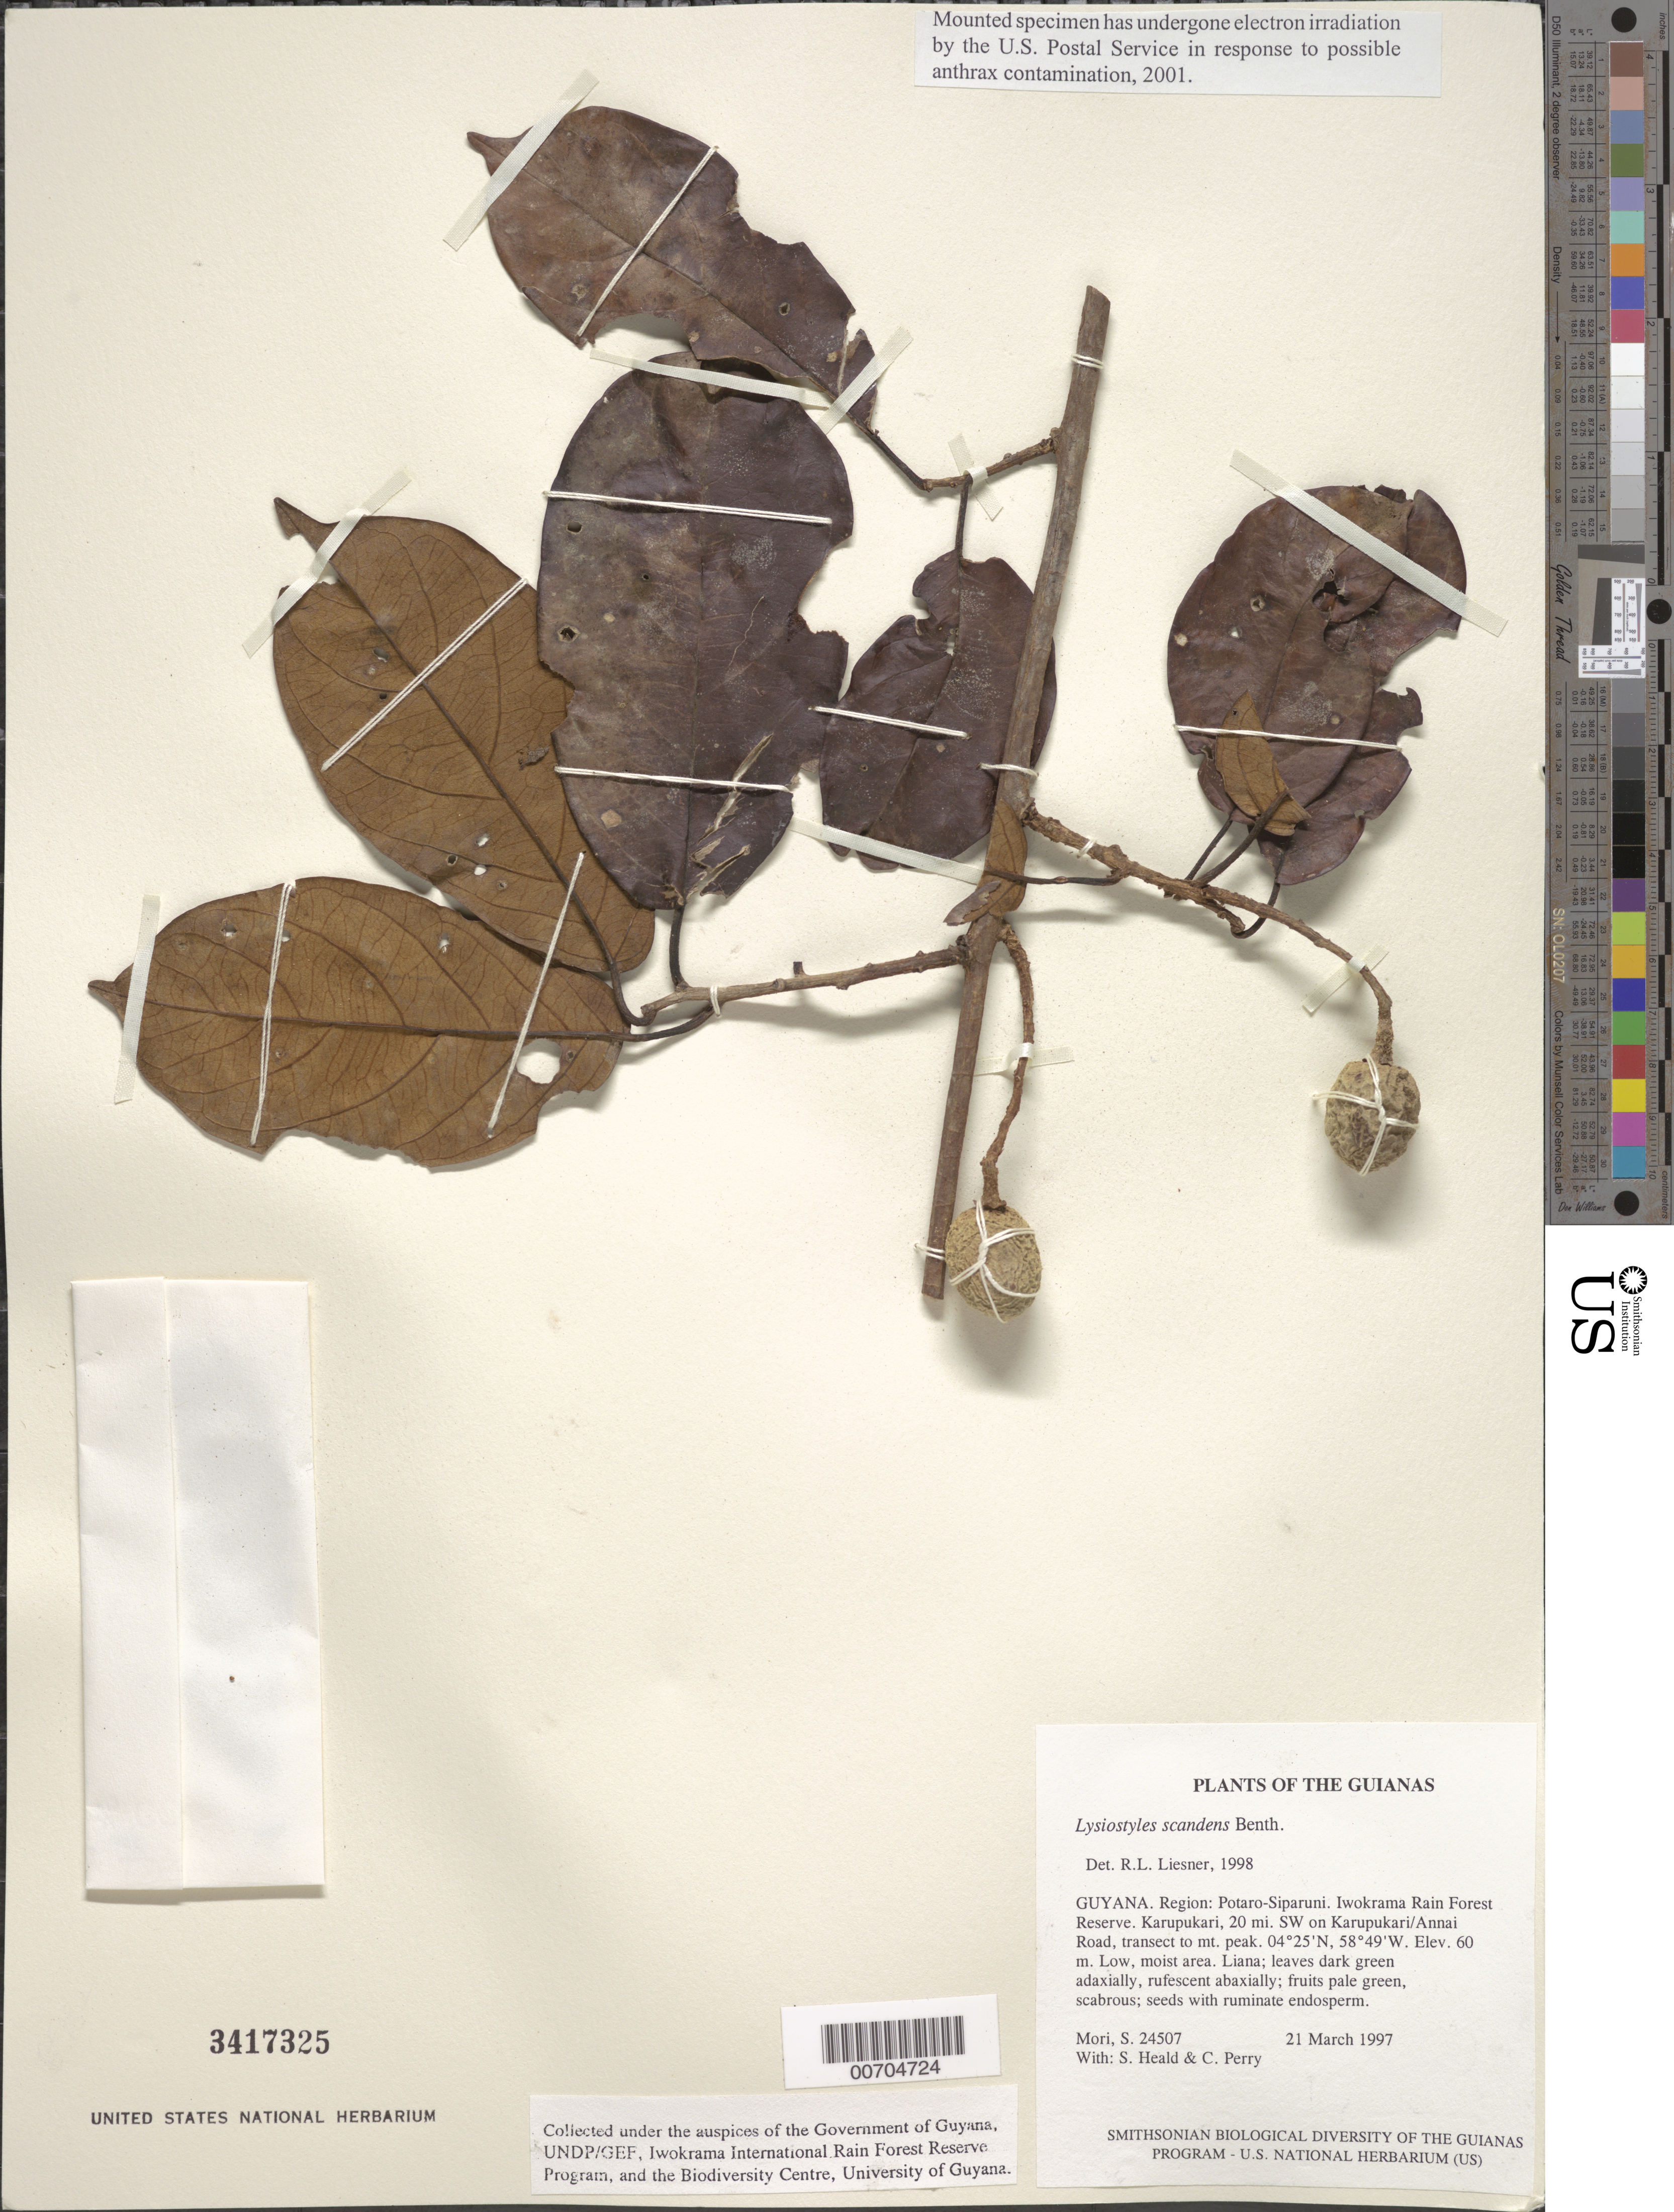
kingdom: Plantae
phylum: Tracheophyta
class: Magnoliopsida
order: Solanales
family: Convolvulaceae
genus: Lysiostyles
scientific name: Lysiostyles scandens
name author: Benth.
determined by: Liesner, R. L.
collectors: S. Mori, S. Heald & C. Perry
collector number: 24507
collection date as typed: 21 March 1997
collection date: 1997-03-21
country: Guyana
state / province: Potaro-Siparuni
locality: Iwokrama Rain Forest Reserve. Karupukari, 20 mi. SW on Karupukari/Annai Road, transect to mt. peak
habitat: Low, moist area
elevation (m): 60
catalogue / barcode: US 3417325